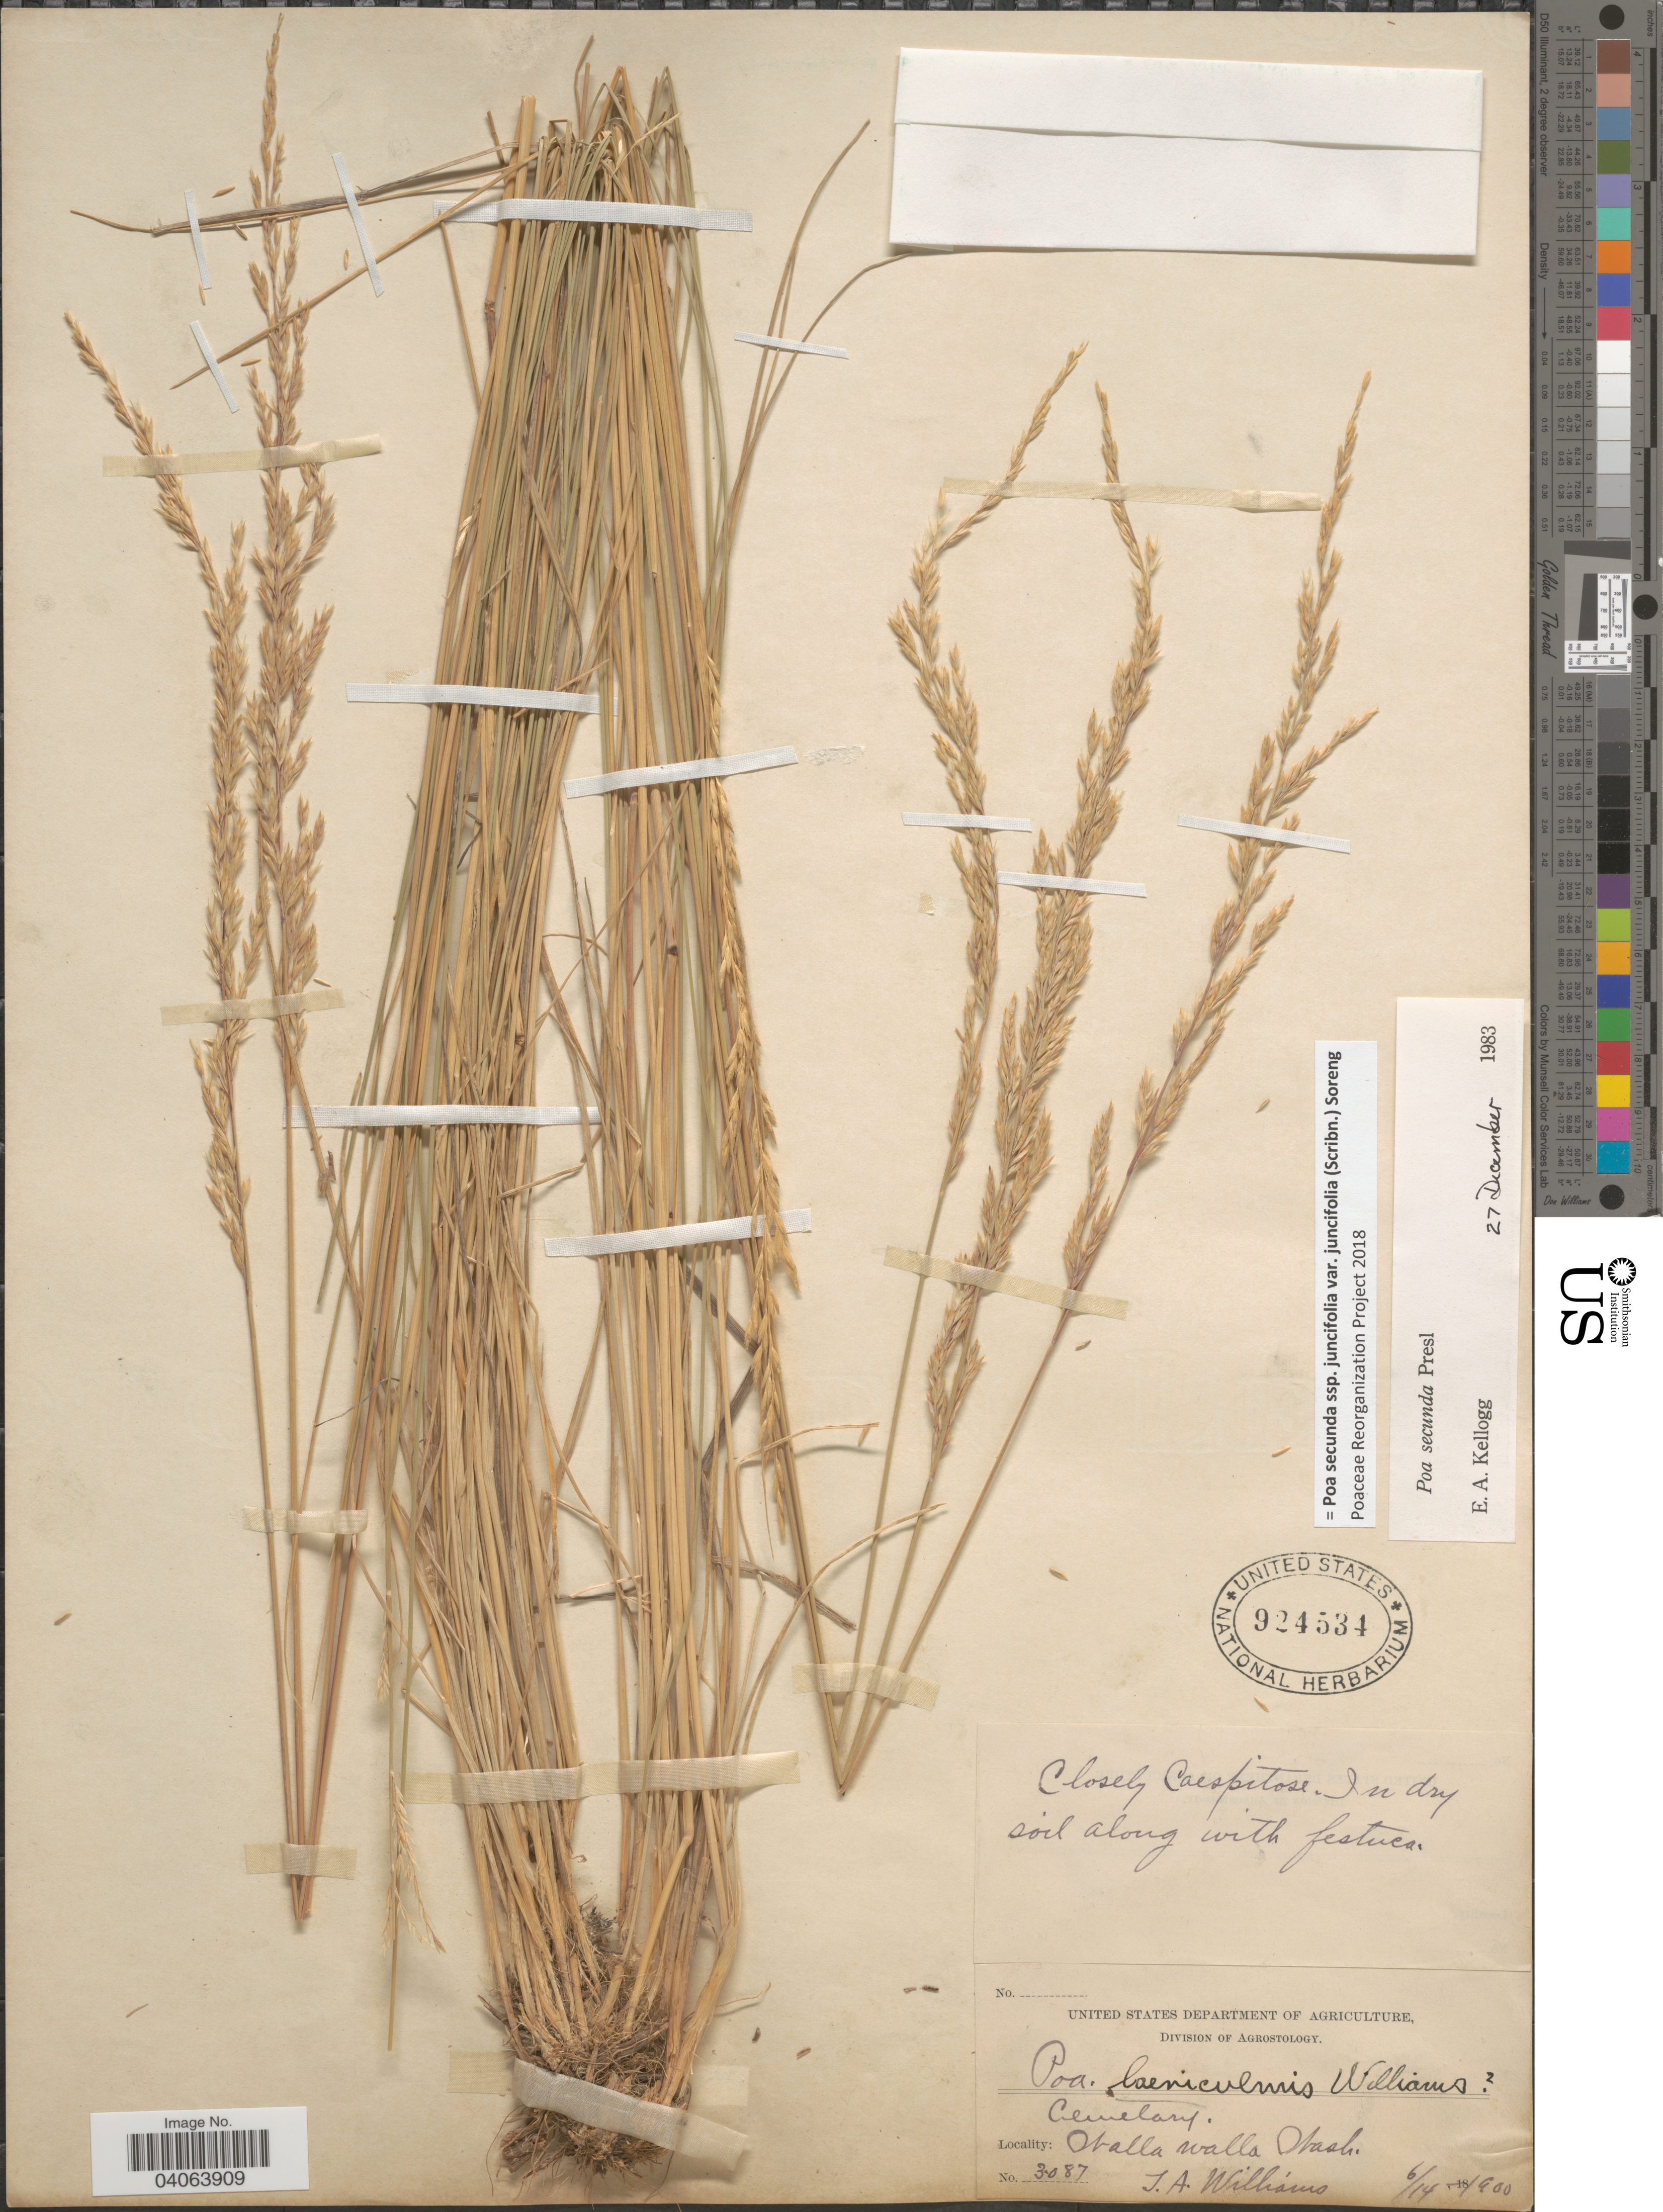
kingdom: Plantae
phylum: Tracheophyta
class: Liliopsida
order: Poales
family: Poaceae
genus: Poa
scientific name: Poa secunda subsp. juncifolia var. juncifolia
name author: (Scribn.) Soreng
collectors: T. A. Williams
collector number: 3087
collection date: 1900-06-14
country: United States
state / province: Washington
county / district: Walla Walla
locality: Walla Walla.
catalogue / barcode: US 924534